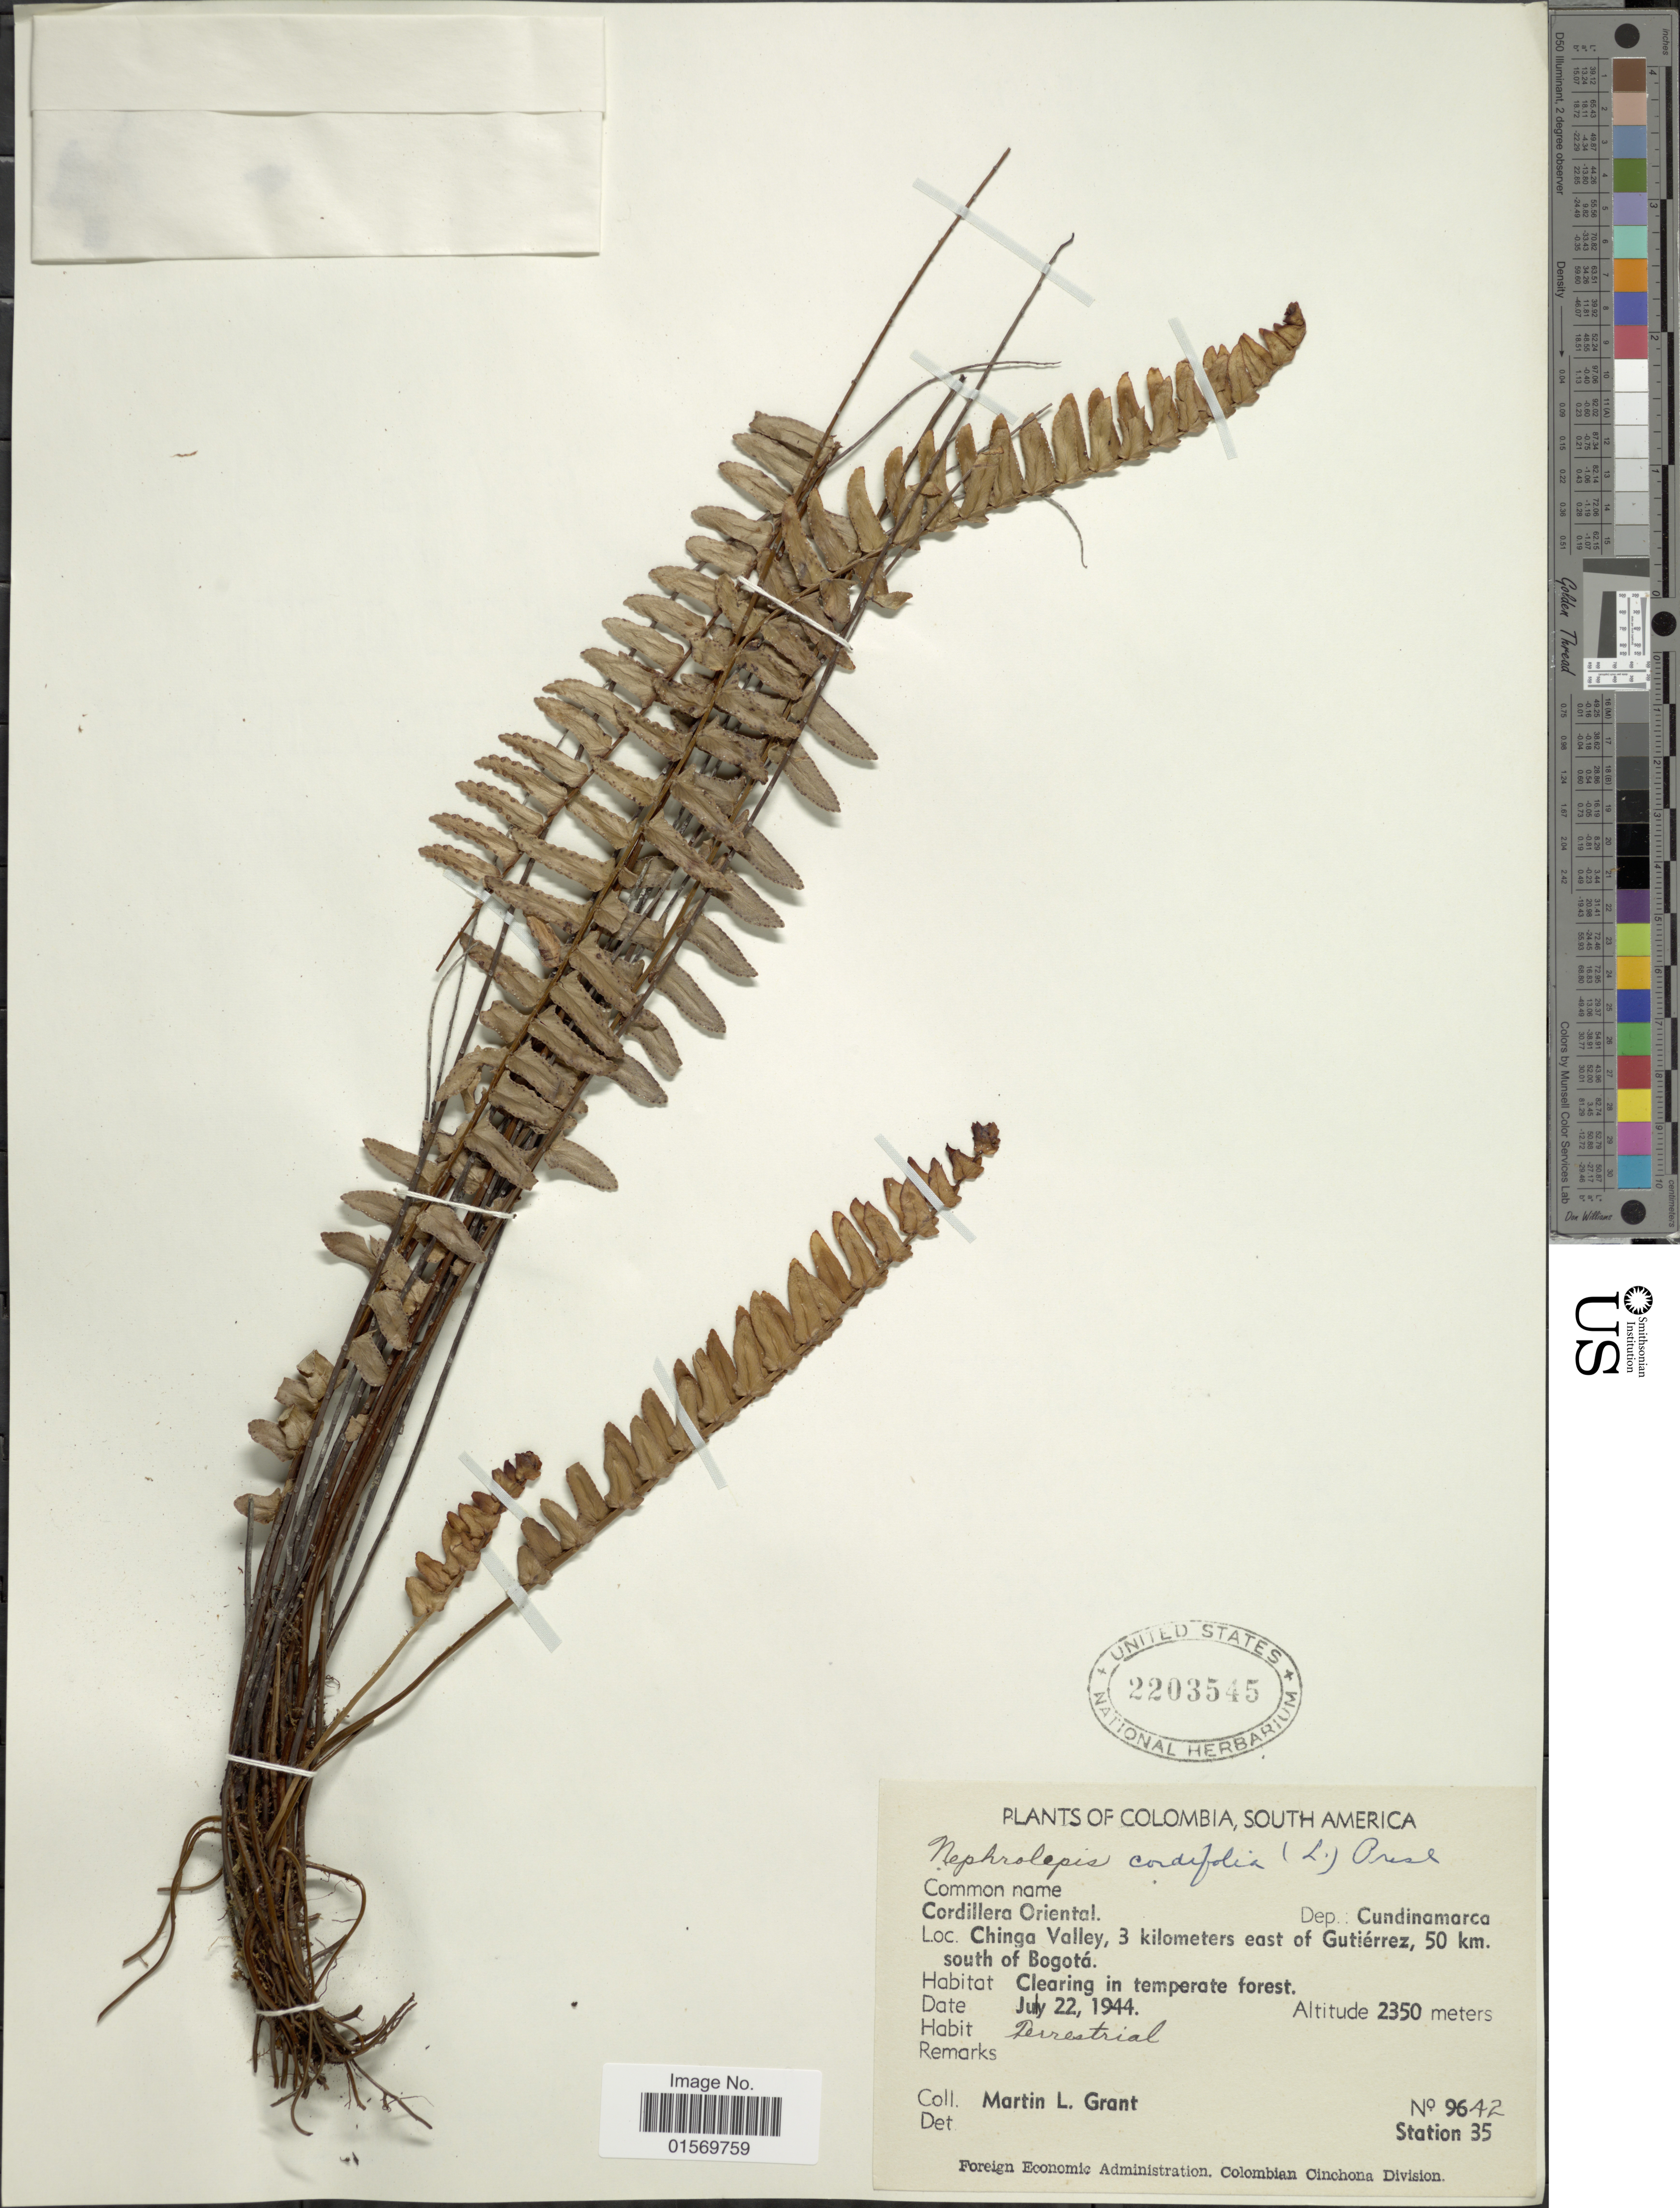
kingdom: Plantae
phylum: Tracheophyta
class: Polypodiopsida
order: Polypodiales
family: Nephrolepidaceae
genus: Nephrolepis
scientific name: Nephrolepis cordifolia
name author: (L.) C. Presl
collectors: M. L. Grant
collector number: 9642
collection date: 1944-07-22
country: Colombia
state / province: Cundinamarca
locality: Cordillera Oriental, Chinga Valley, 3 kilometers east of Gutiérrez, 50 km. south of Bogotá.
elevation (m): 2350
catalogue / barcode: US 2203545